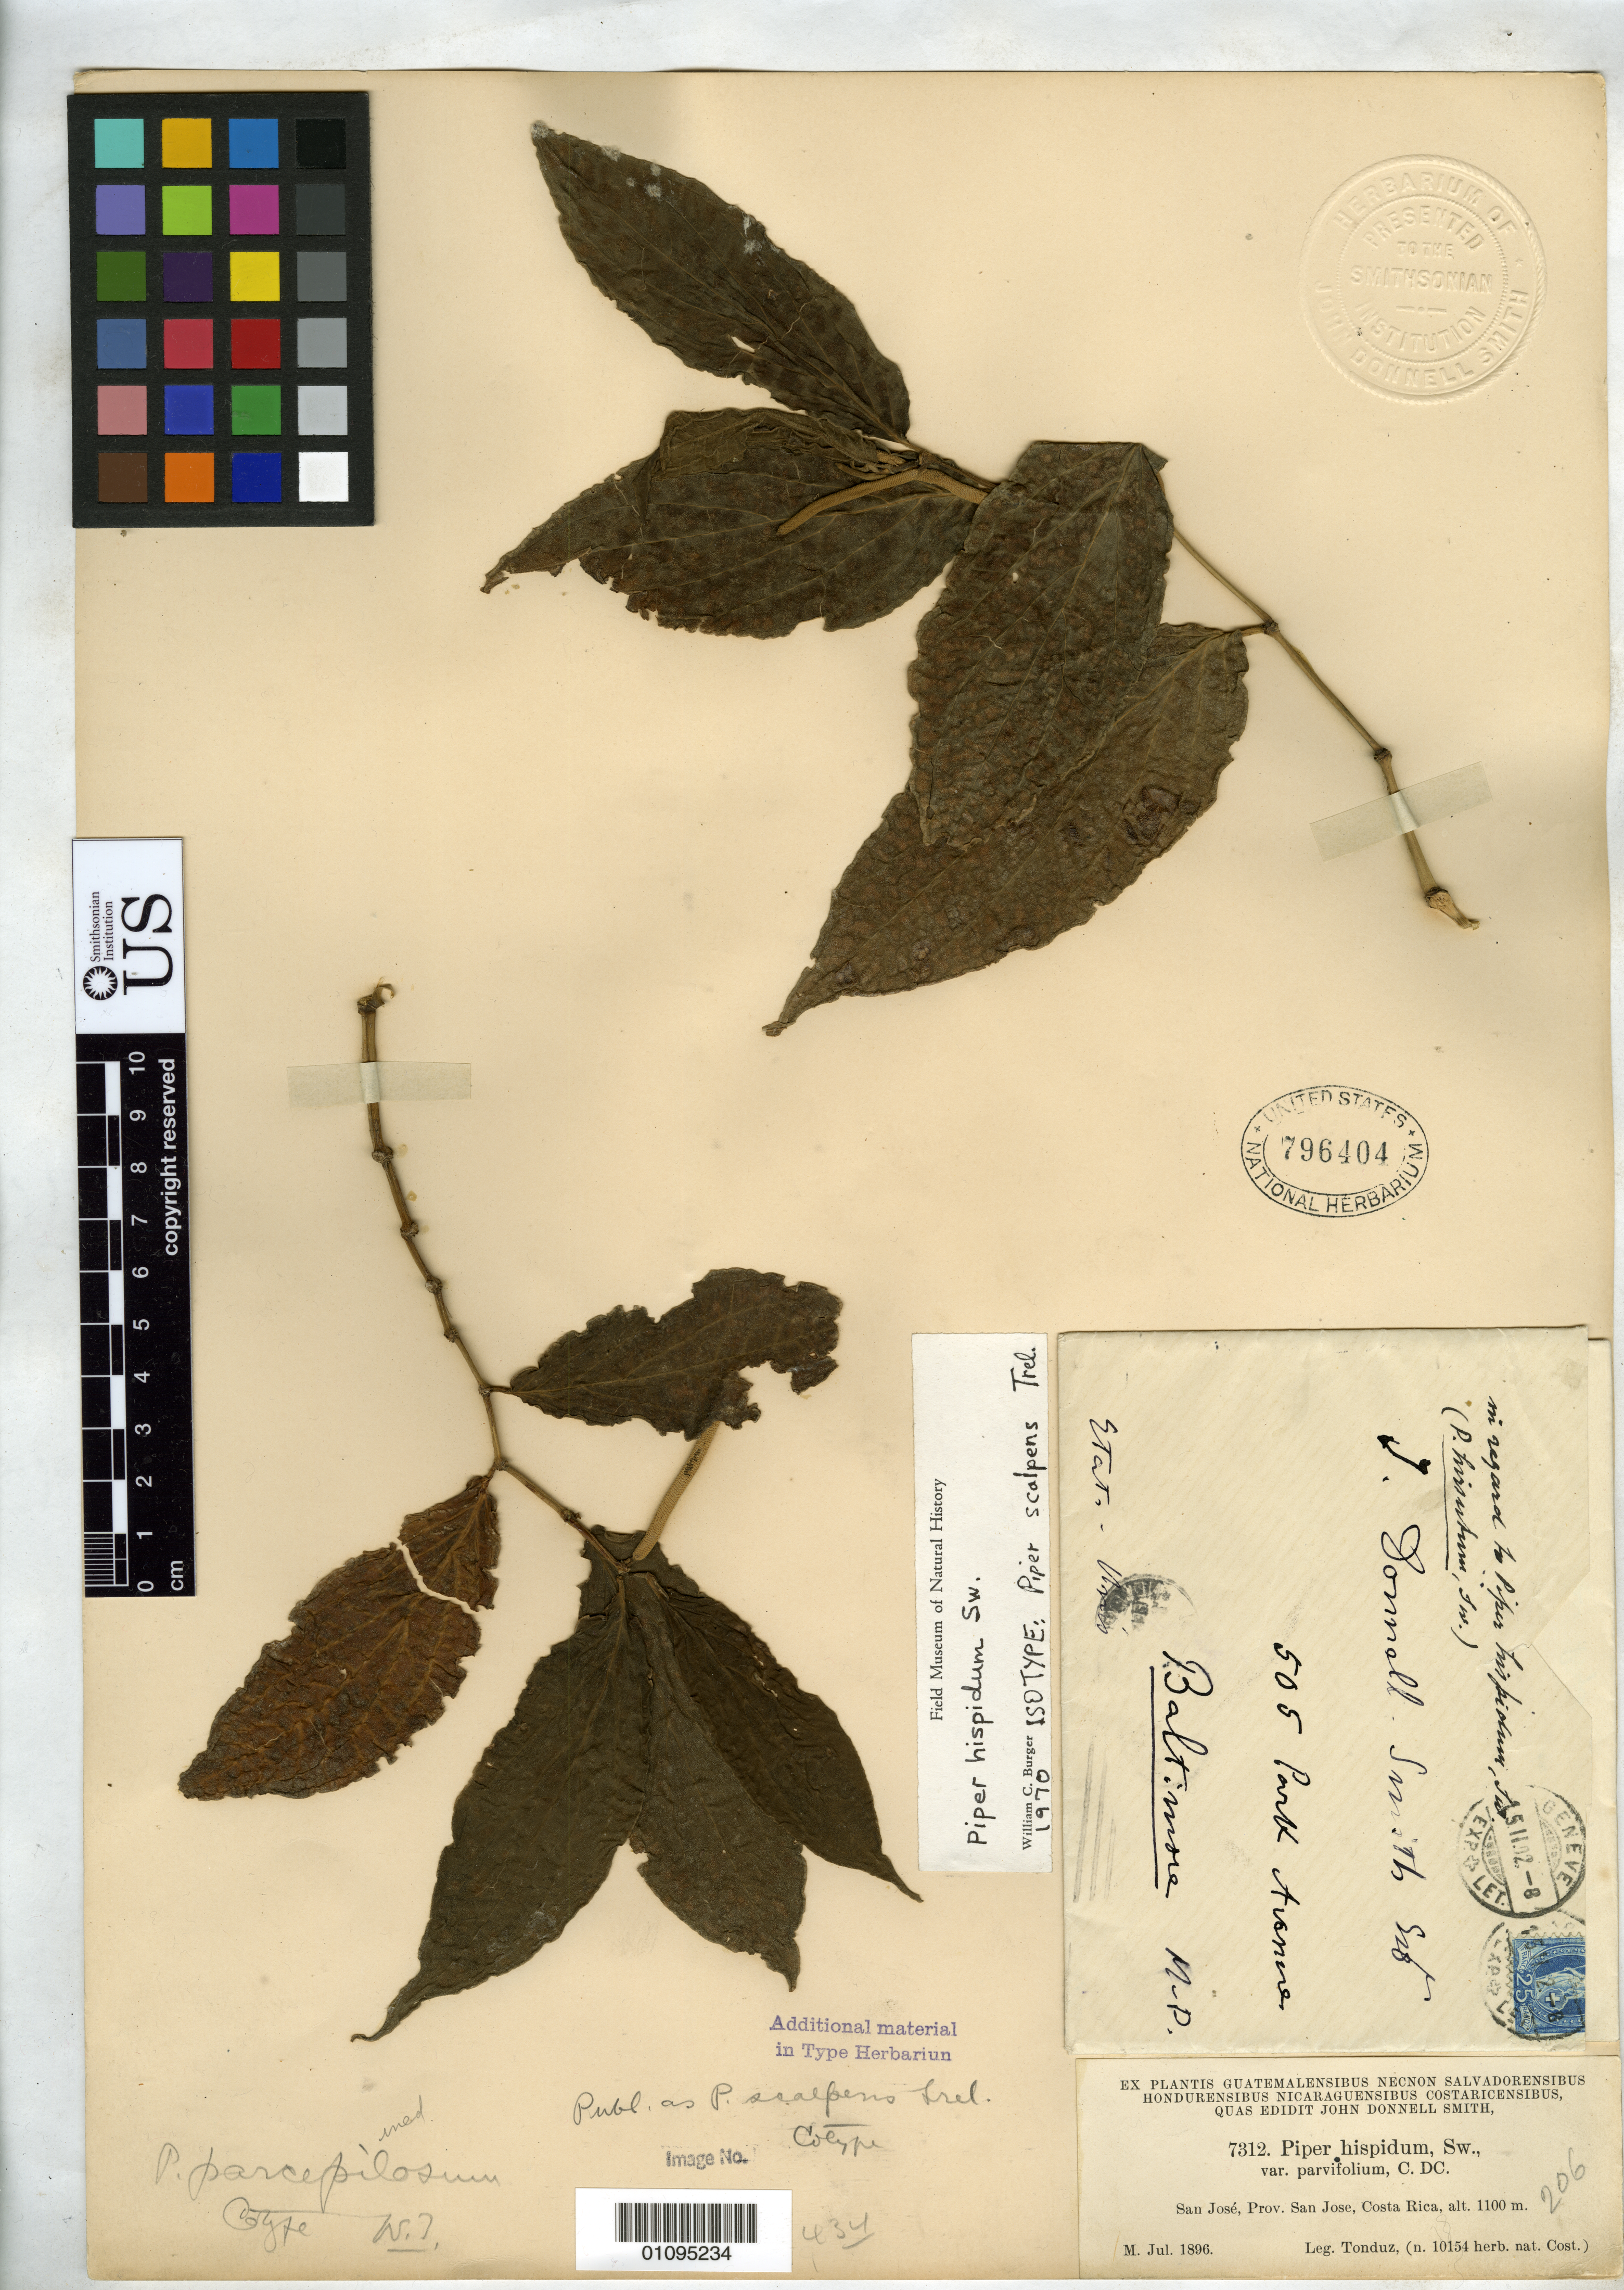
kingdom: Plantae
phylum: Tracheophyta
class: Magnoliopsida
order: Piperales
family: Piperaceae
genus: Piper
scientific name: Piper scalpens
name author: Trel.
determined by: Burger, William C.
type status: Isotype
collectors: A. Tonduz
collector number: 10154 (J.D.S. 7312)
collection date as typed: Jul 1896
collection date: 1896-07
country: Costa Rica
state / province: San José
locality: San Jose, Prov. San Jose, Costa Rica.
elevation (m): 1100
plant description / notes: Letter attached to sheet addressed to John Donnell-Smith from Candelle, Feb 1902.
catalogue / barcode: US 796404